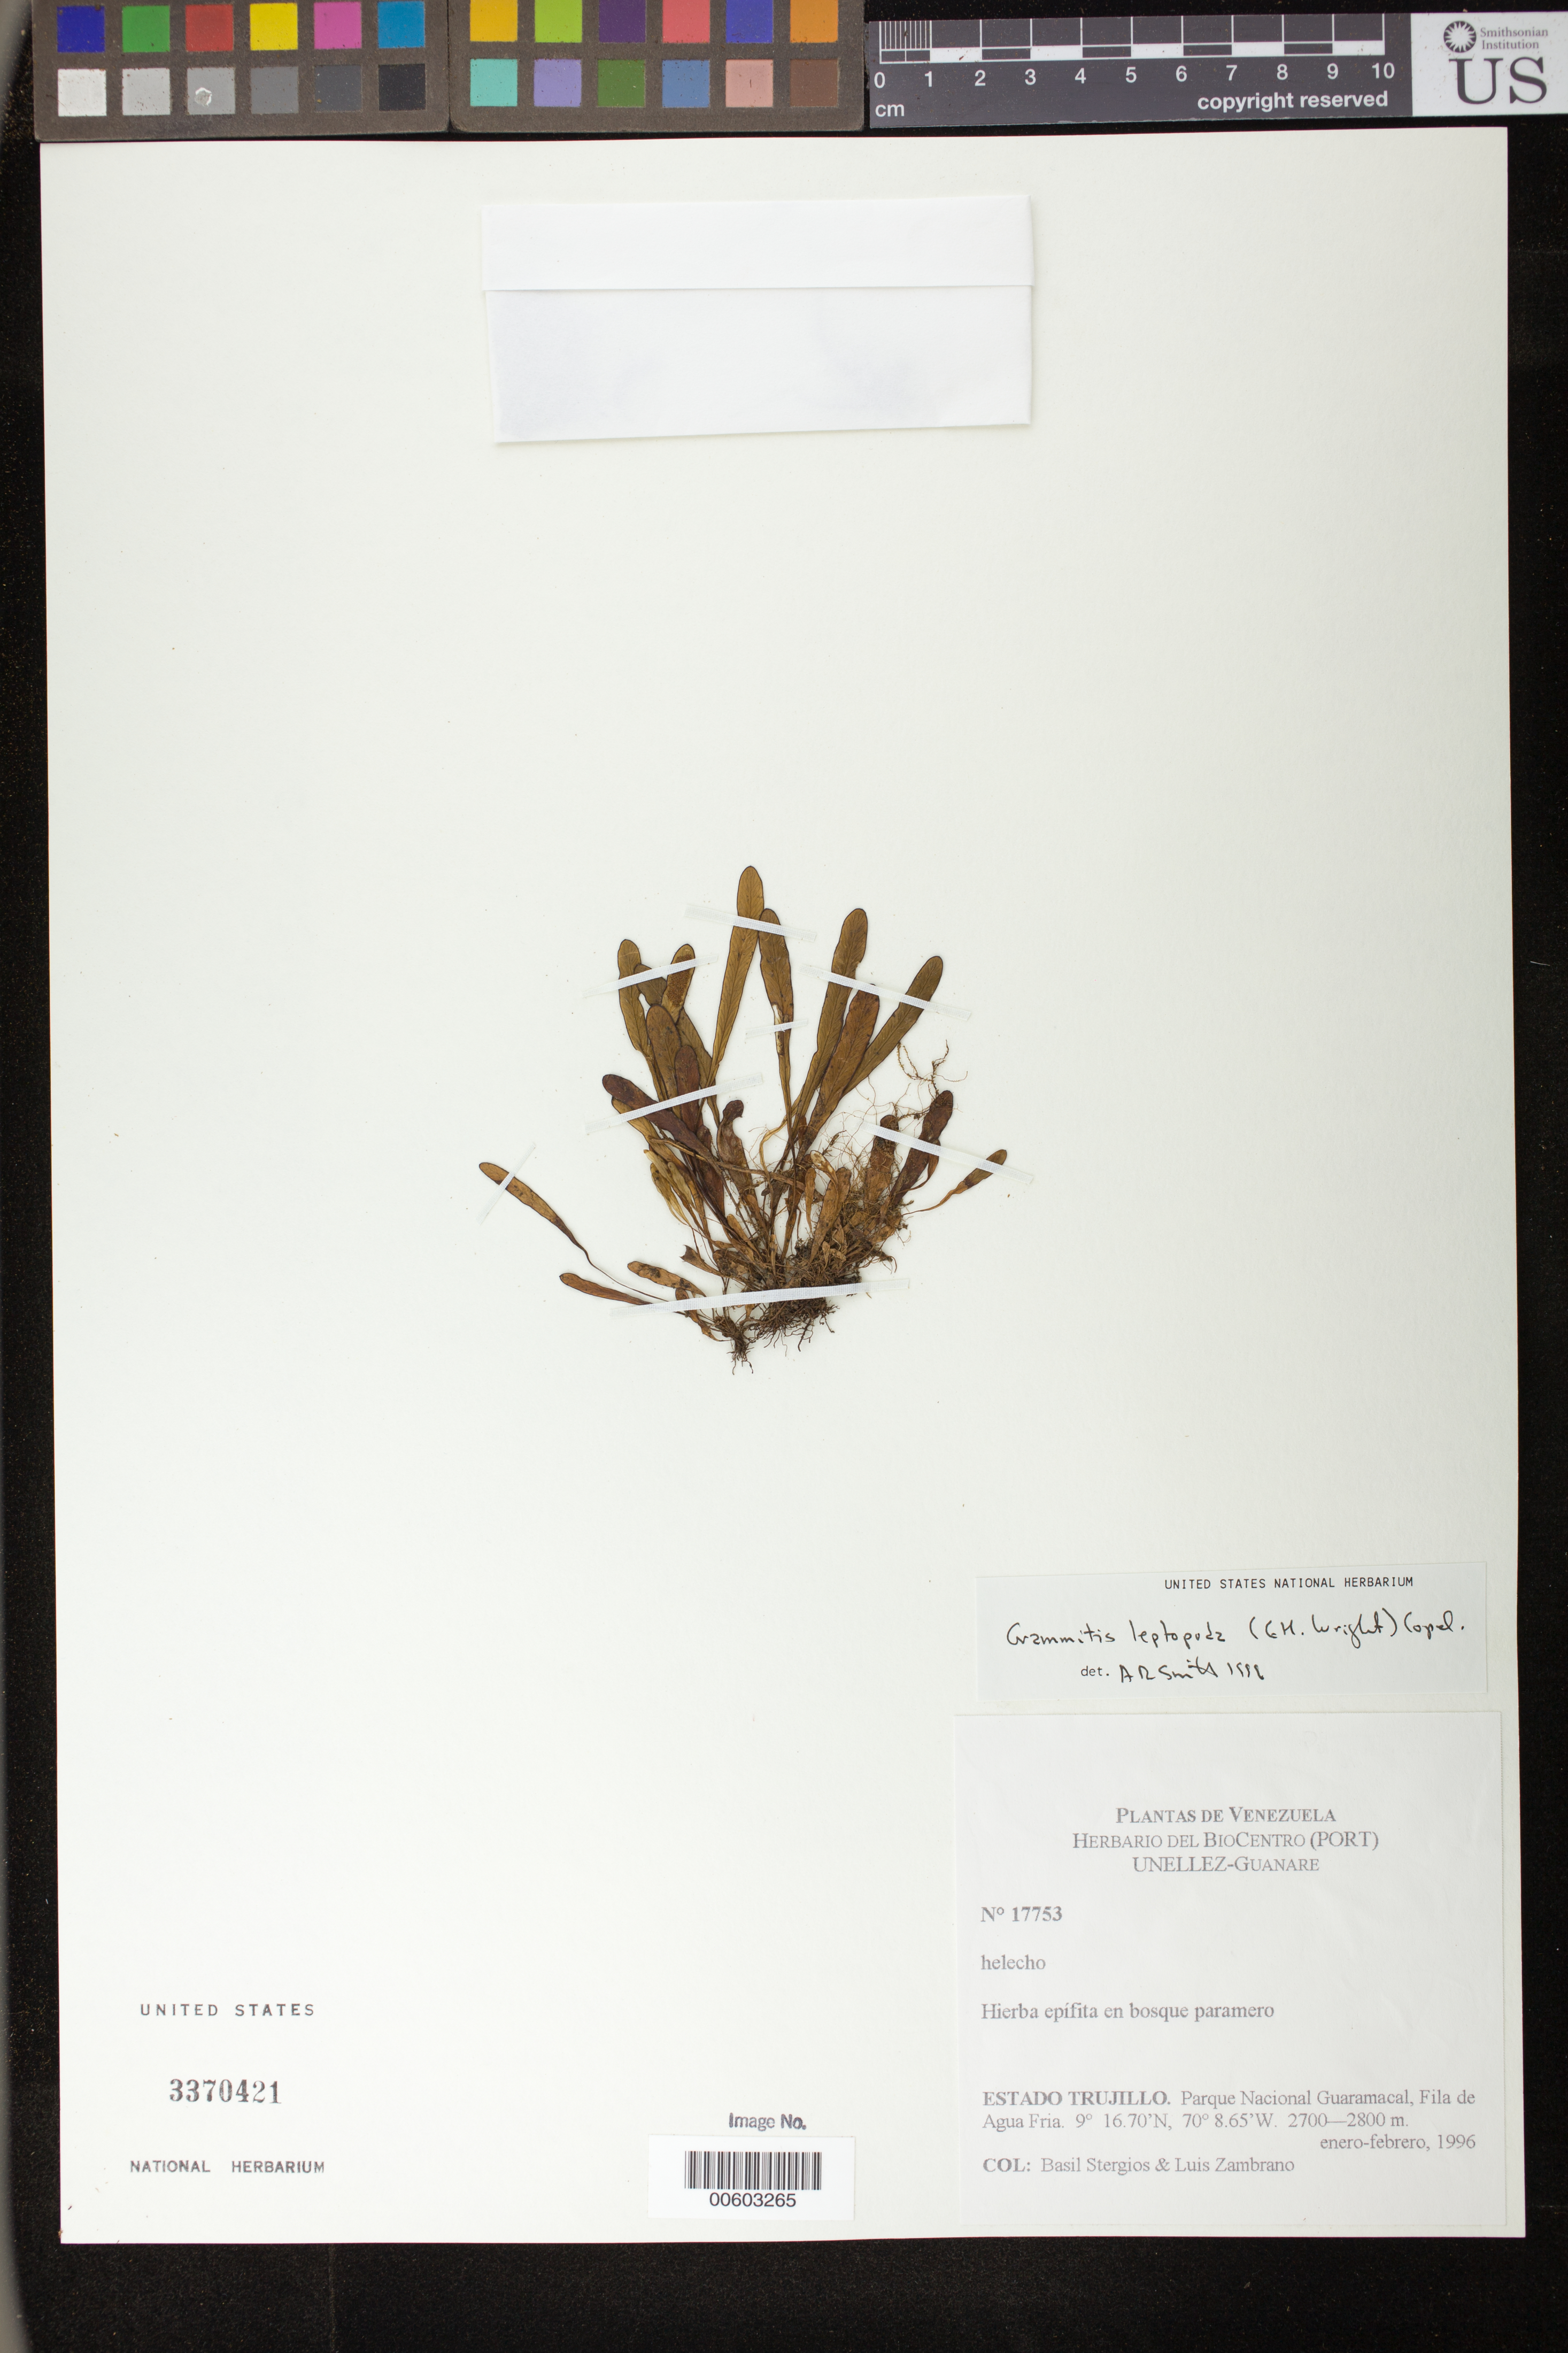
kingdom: Plantae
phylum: Tracheophyta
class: Polypodiopsida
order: Polypodiales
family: Polypodiaceae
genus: Grammitis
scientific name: Grammitis leptopoda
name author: (C.H. Wright) Copel.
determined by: Smith, Alan R., (UC)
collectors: B. G. Stergios & L. Zambrano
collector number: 17753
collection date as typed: Jan 1996 to -- Feb 1996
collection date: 1996-01/1996-02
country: Venezuela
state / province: Trujillo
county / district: Boconó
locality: Parque Nacional Guaramacal, Fila de Agua Fria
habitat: Bosque paramero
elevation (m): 2700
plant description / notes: PORT, UC, US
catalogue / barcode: US 3370421